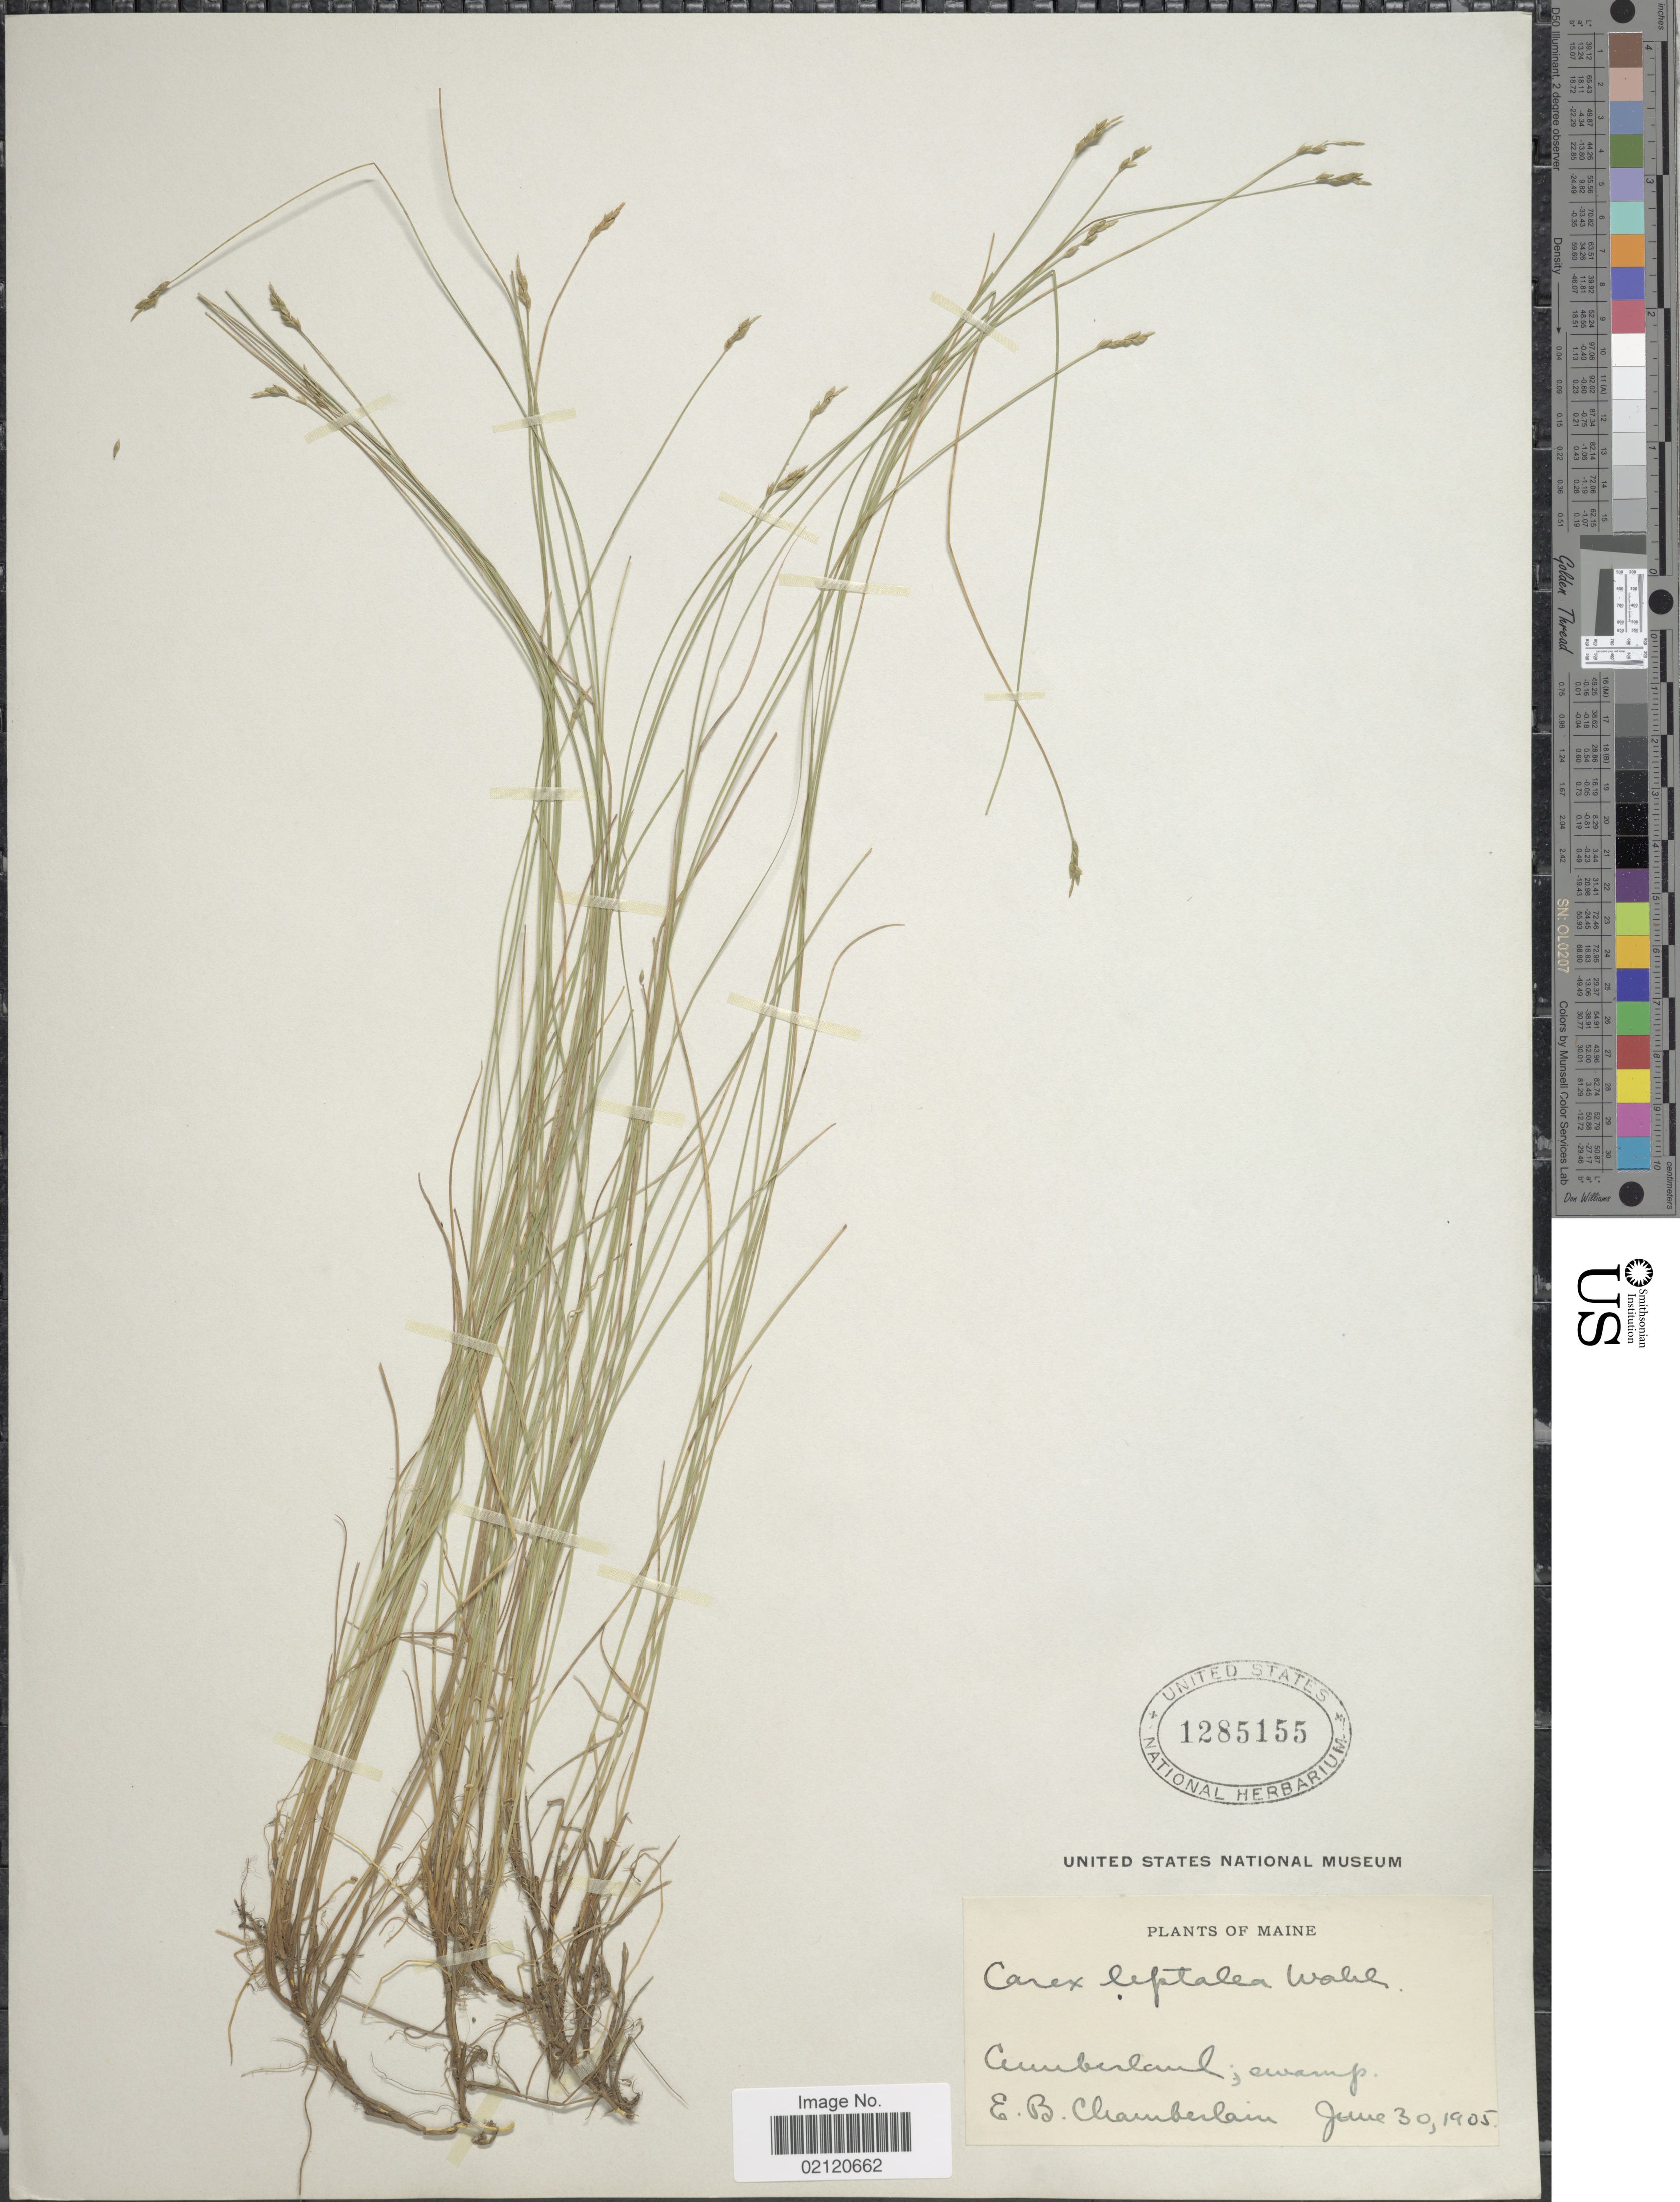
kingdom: Plantae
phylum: Tracheophyta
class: Liliopsida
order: Poales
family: Cyperaceae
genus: Carex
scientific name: Carex leptalea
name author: Wahlenb.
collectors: E. Chamberlain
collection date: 1905-01-30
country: United States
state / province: Maine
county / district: Cumberland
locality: Cumberland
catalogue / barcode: US 1285155